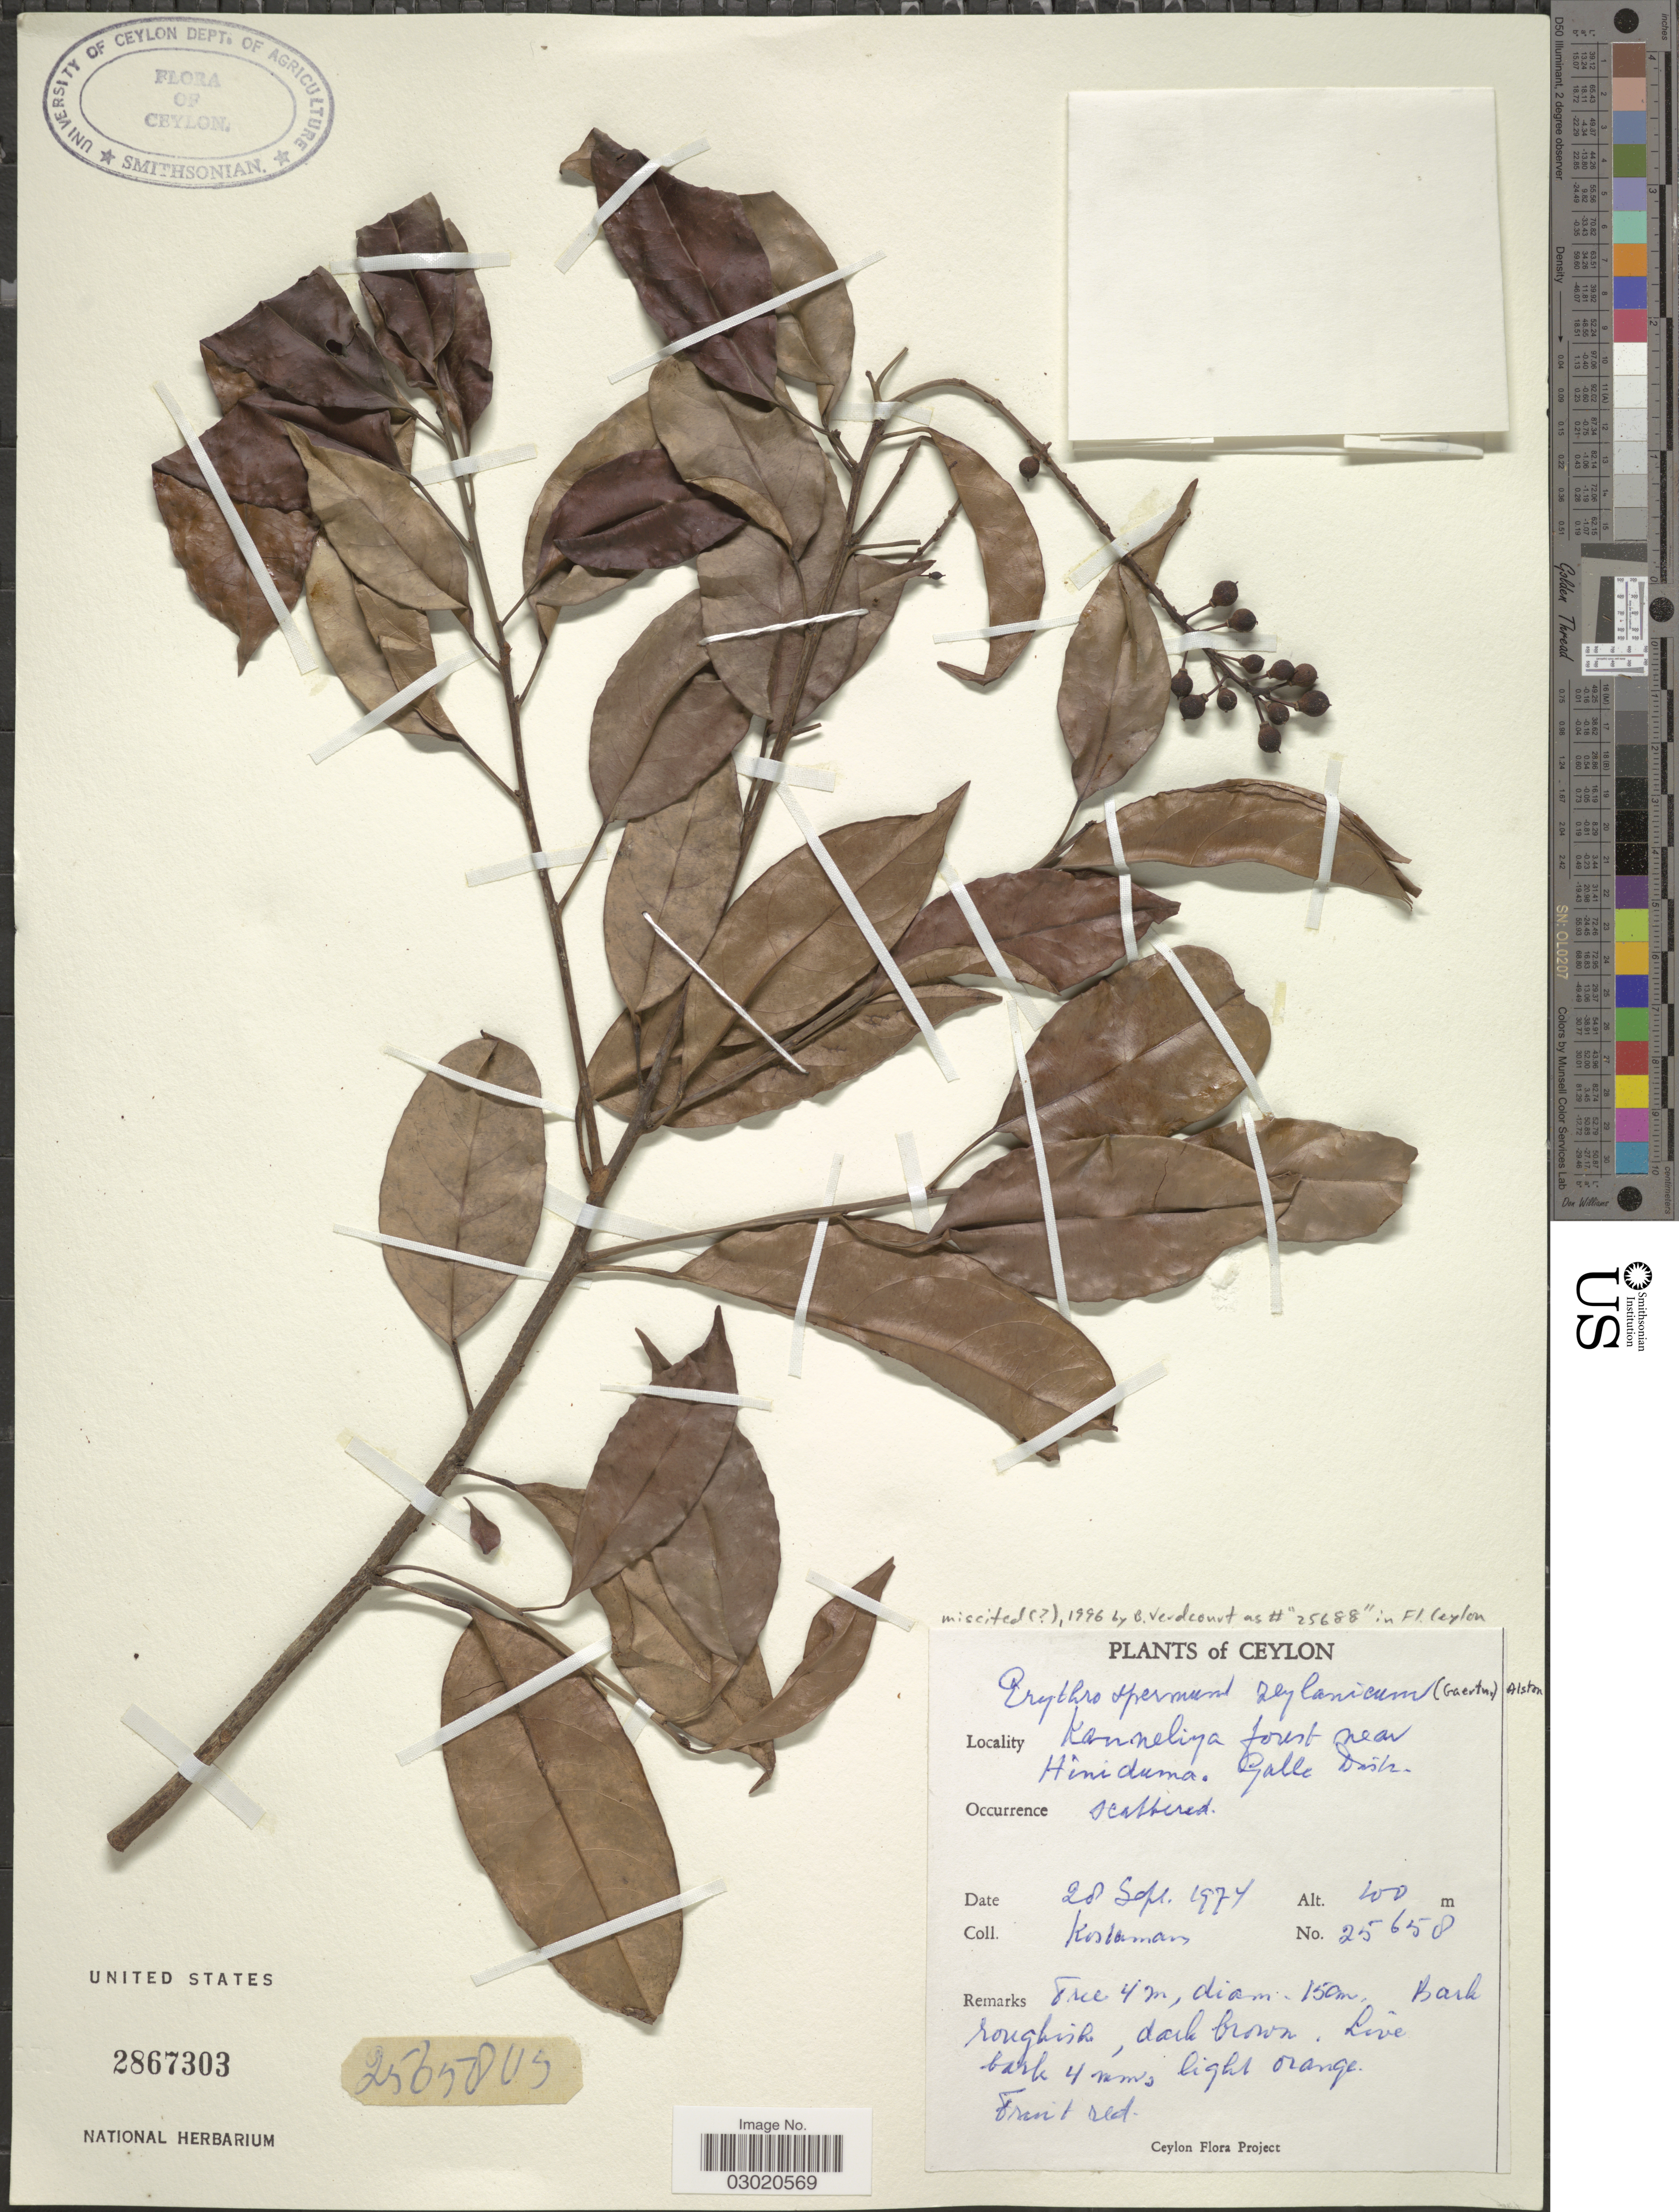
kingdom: Plantae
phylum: Tracheophyta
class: Magnoliopsida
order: Malpighiales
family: Achariaceae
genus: Erythrospermum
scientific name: Erythrospermum zeylanicum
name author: (Gaertn.) Alston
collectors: Kostermans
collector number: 25658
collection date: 1974-09-28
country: Sri Lanka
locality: Ceylon, Kanneliya forest near Hiniduma. Galle Distr.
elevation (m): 100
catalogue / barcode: US 2867303